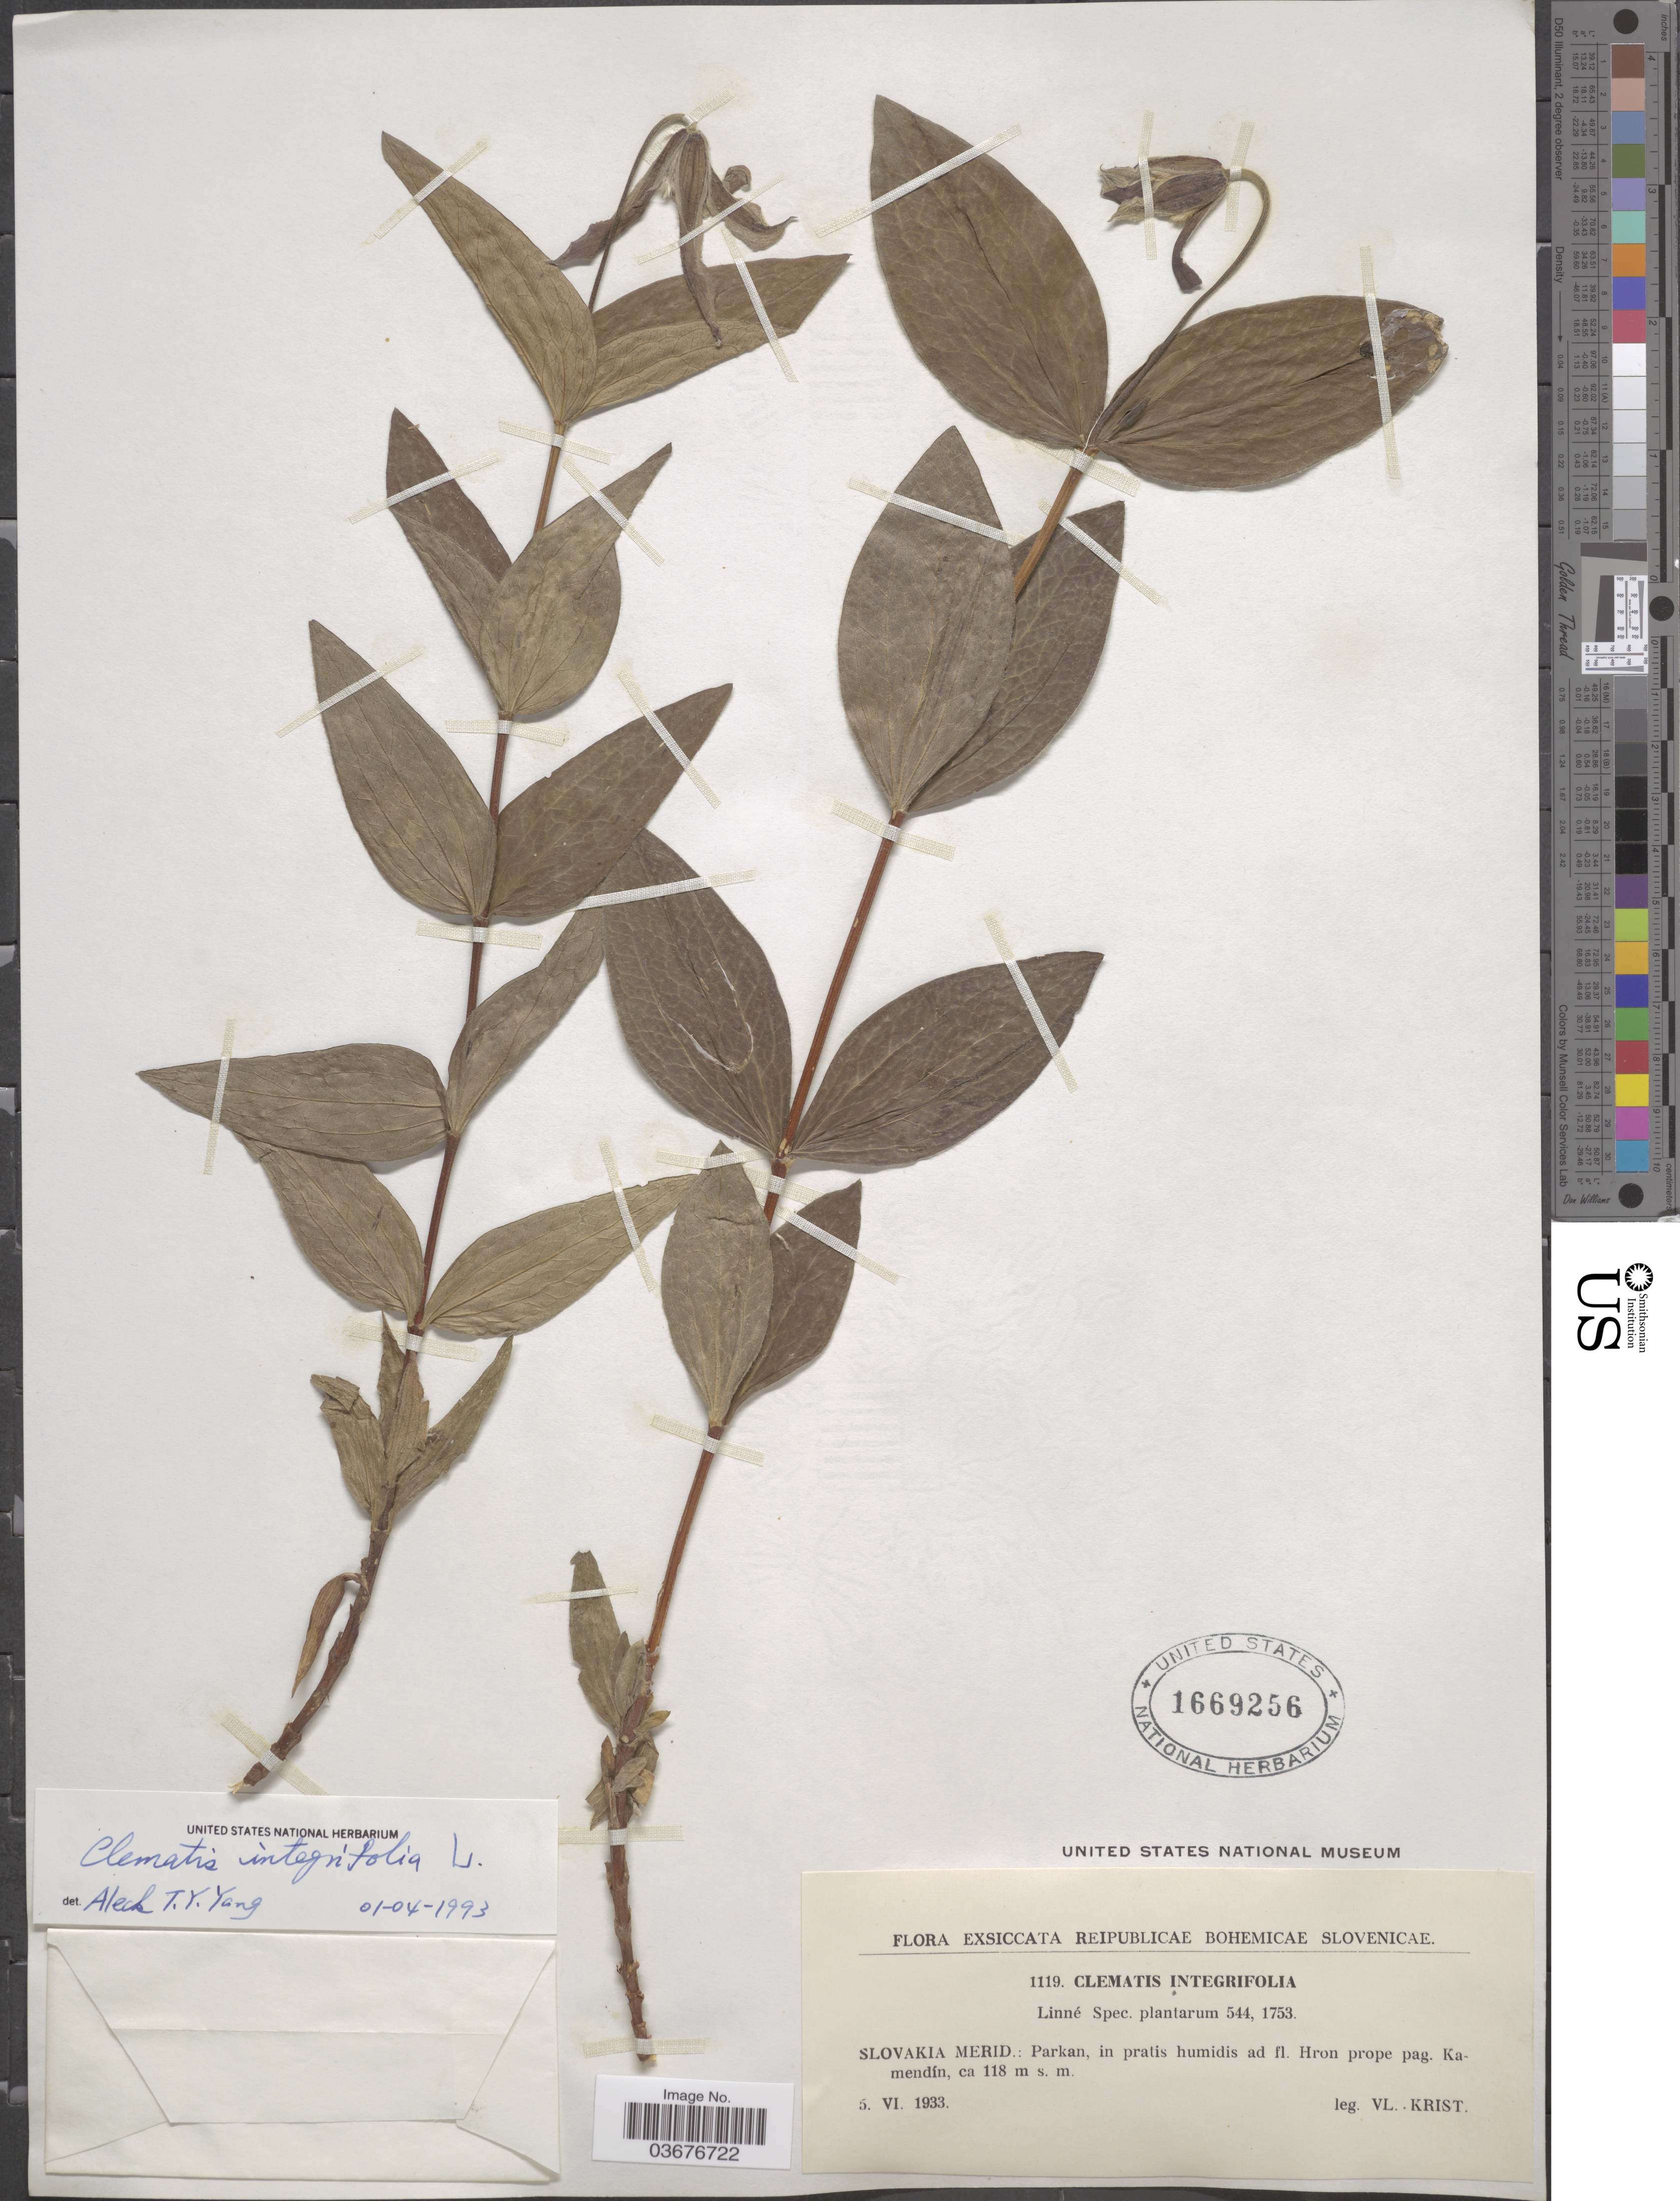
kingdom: Plantae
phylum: Tracheophyta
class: Magnoliopsida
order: Ranunculales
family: Ranunculaceae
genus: Clematis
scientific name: Clematis integrifolia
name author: L.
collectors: V. Krist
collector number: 1119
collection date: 1933-06-05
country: Slovakia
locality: Exsiccata Reipublicae Bohemicae Slovanicae. Slovakia Merid: Parkan, in pratis humidis ad fl. Hron prope pag. Kamendín.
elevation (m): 118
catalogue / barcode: US 1669256